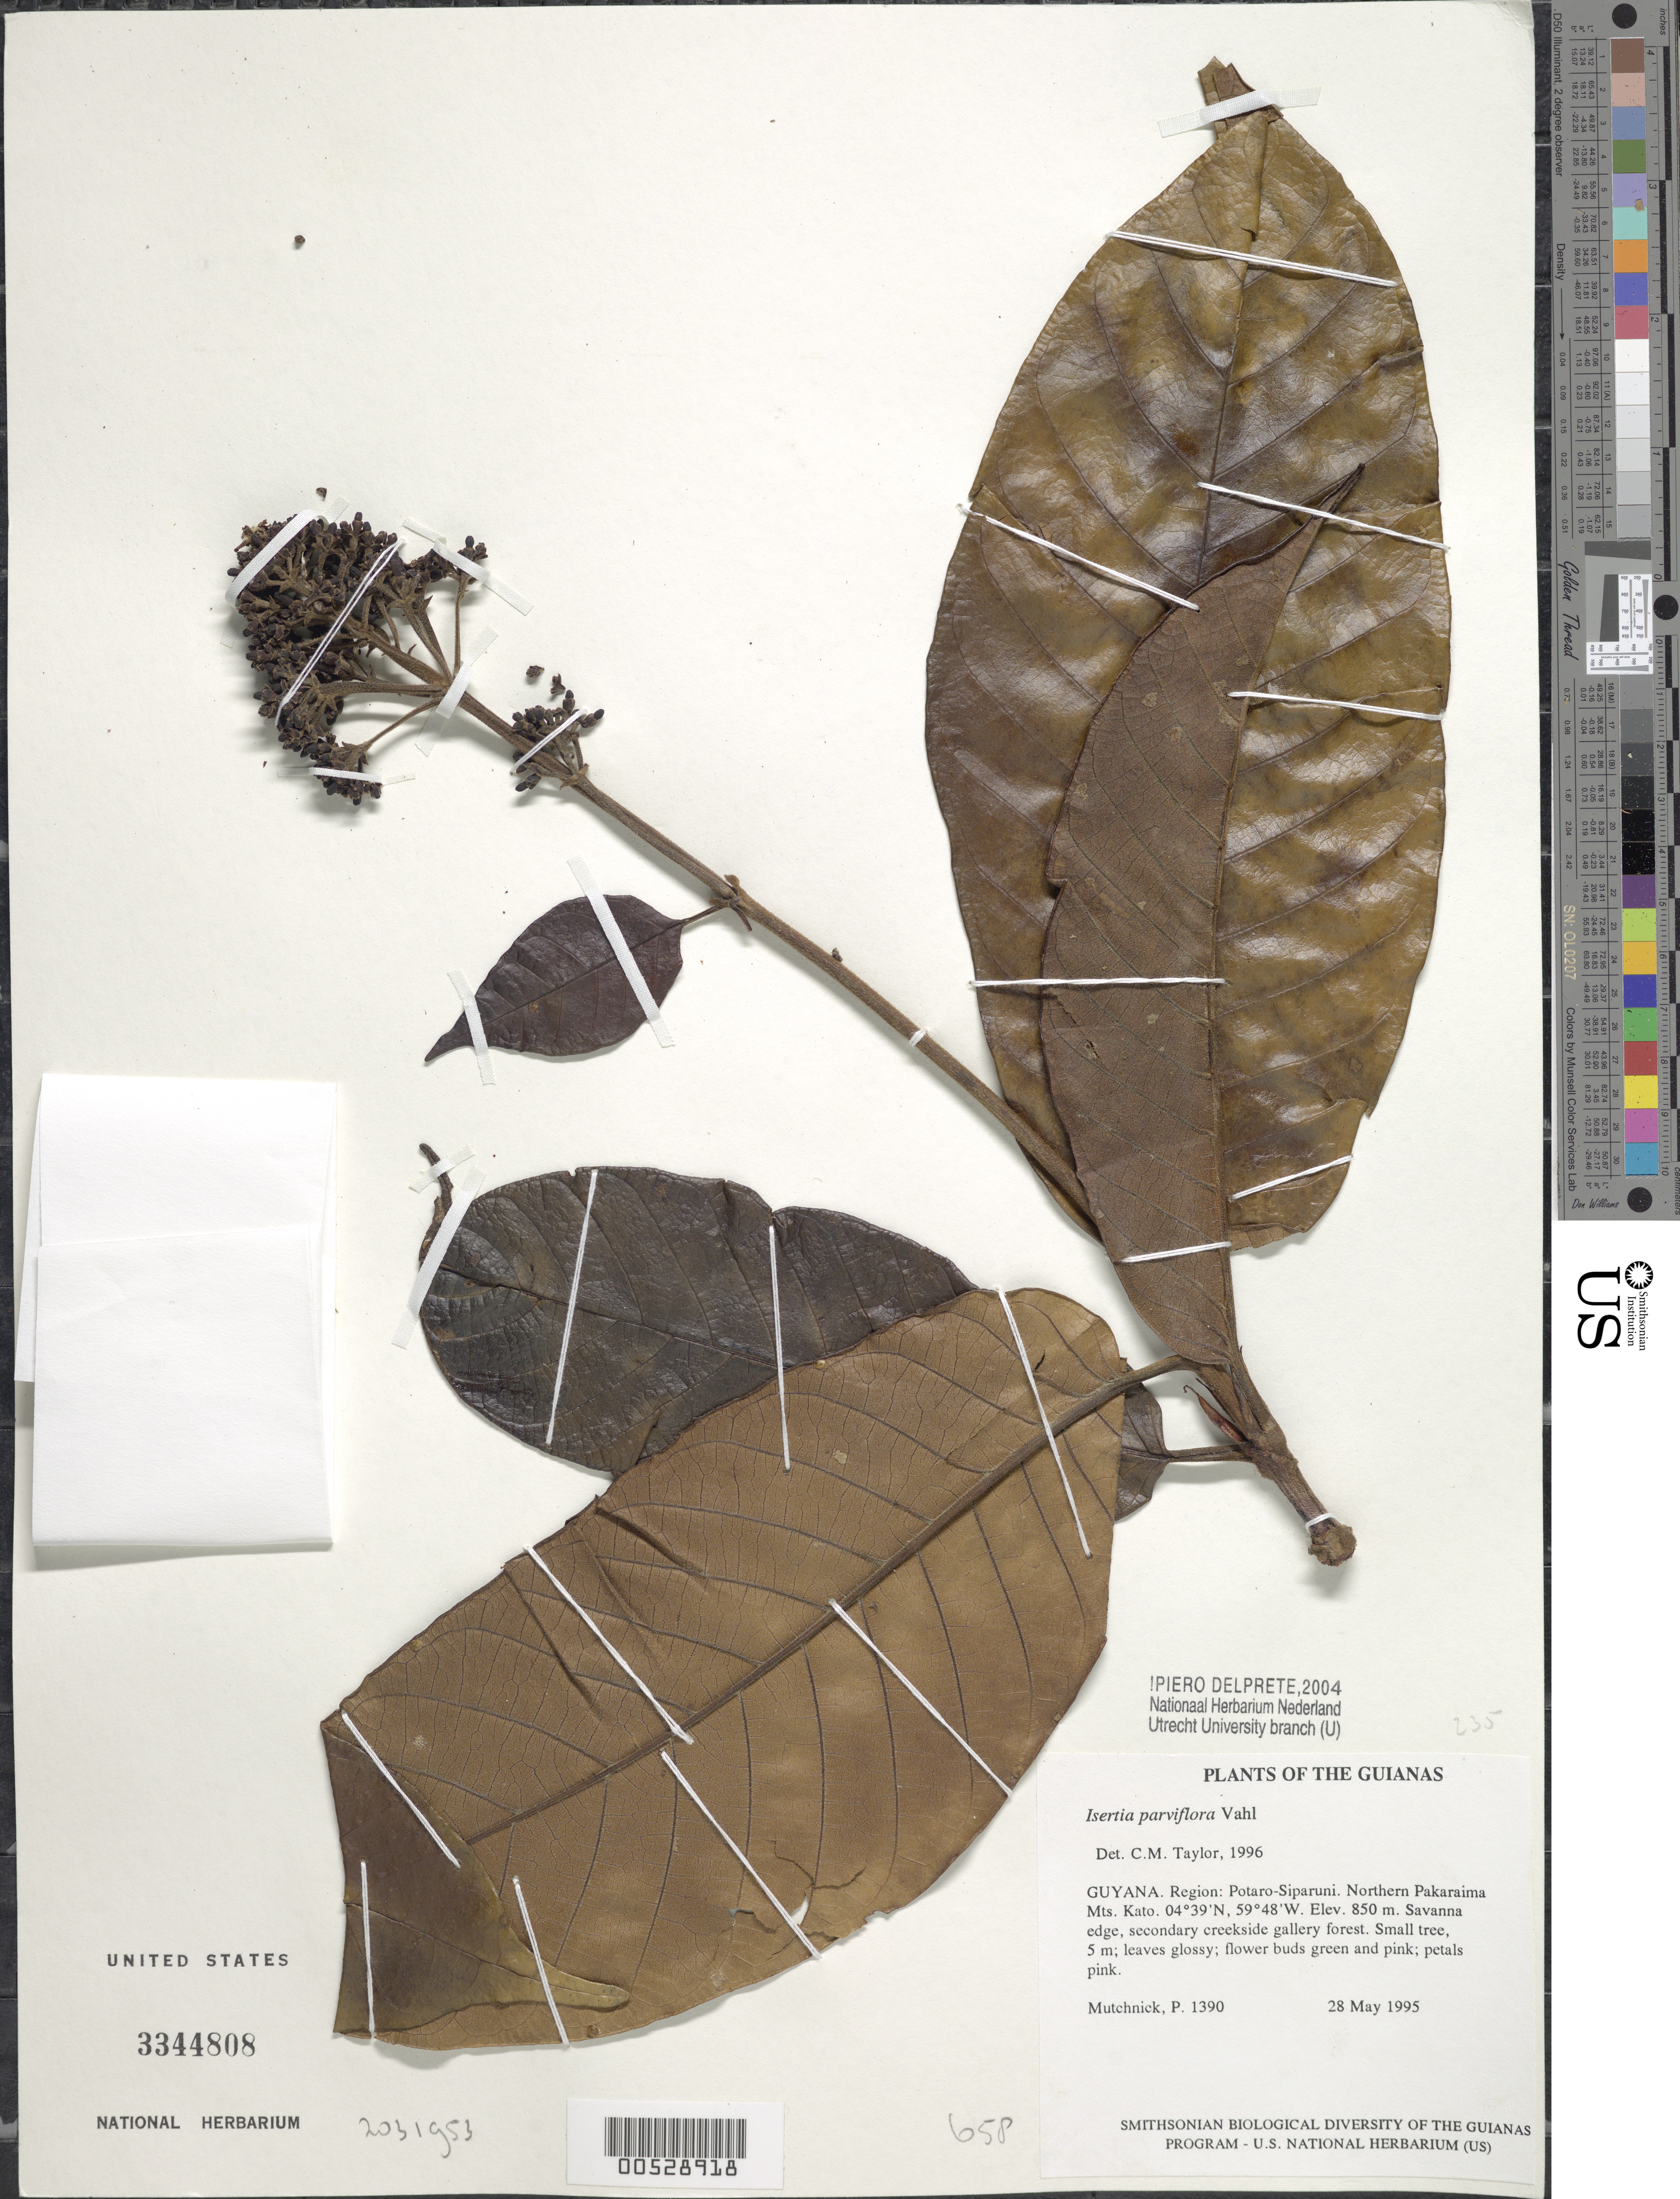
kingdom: Plantae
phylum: Tracheophyta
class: Magnoliopsida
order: Gentianales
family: Rubiaceae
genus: Isertia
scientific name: Isertia parviflora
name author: Vahl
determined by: Taylor, Charlotte M.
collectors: P. Mutchnick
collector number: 1390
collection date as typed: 28 May 1995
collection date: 1995-05-28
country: Guyana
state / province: Potaro-Siparuni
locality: Northern Pakaraima Mts. Kato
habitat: Savanna edge, secondary creekside gallery forest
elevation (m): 850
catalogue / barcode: US 3344808